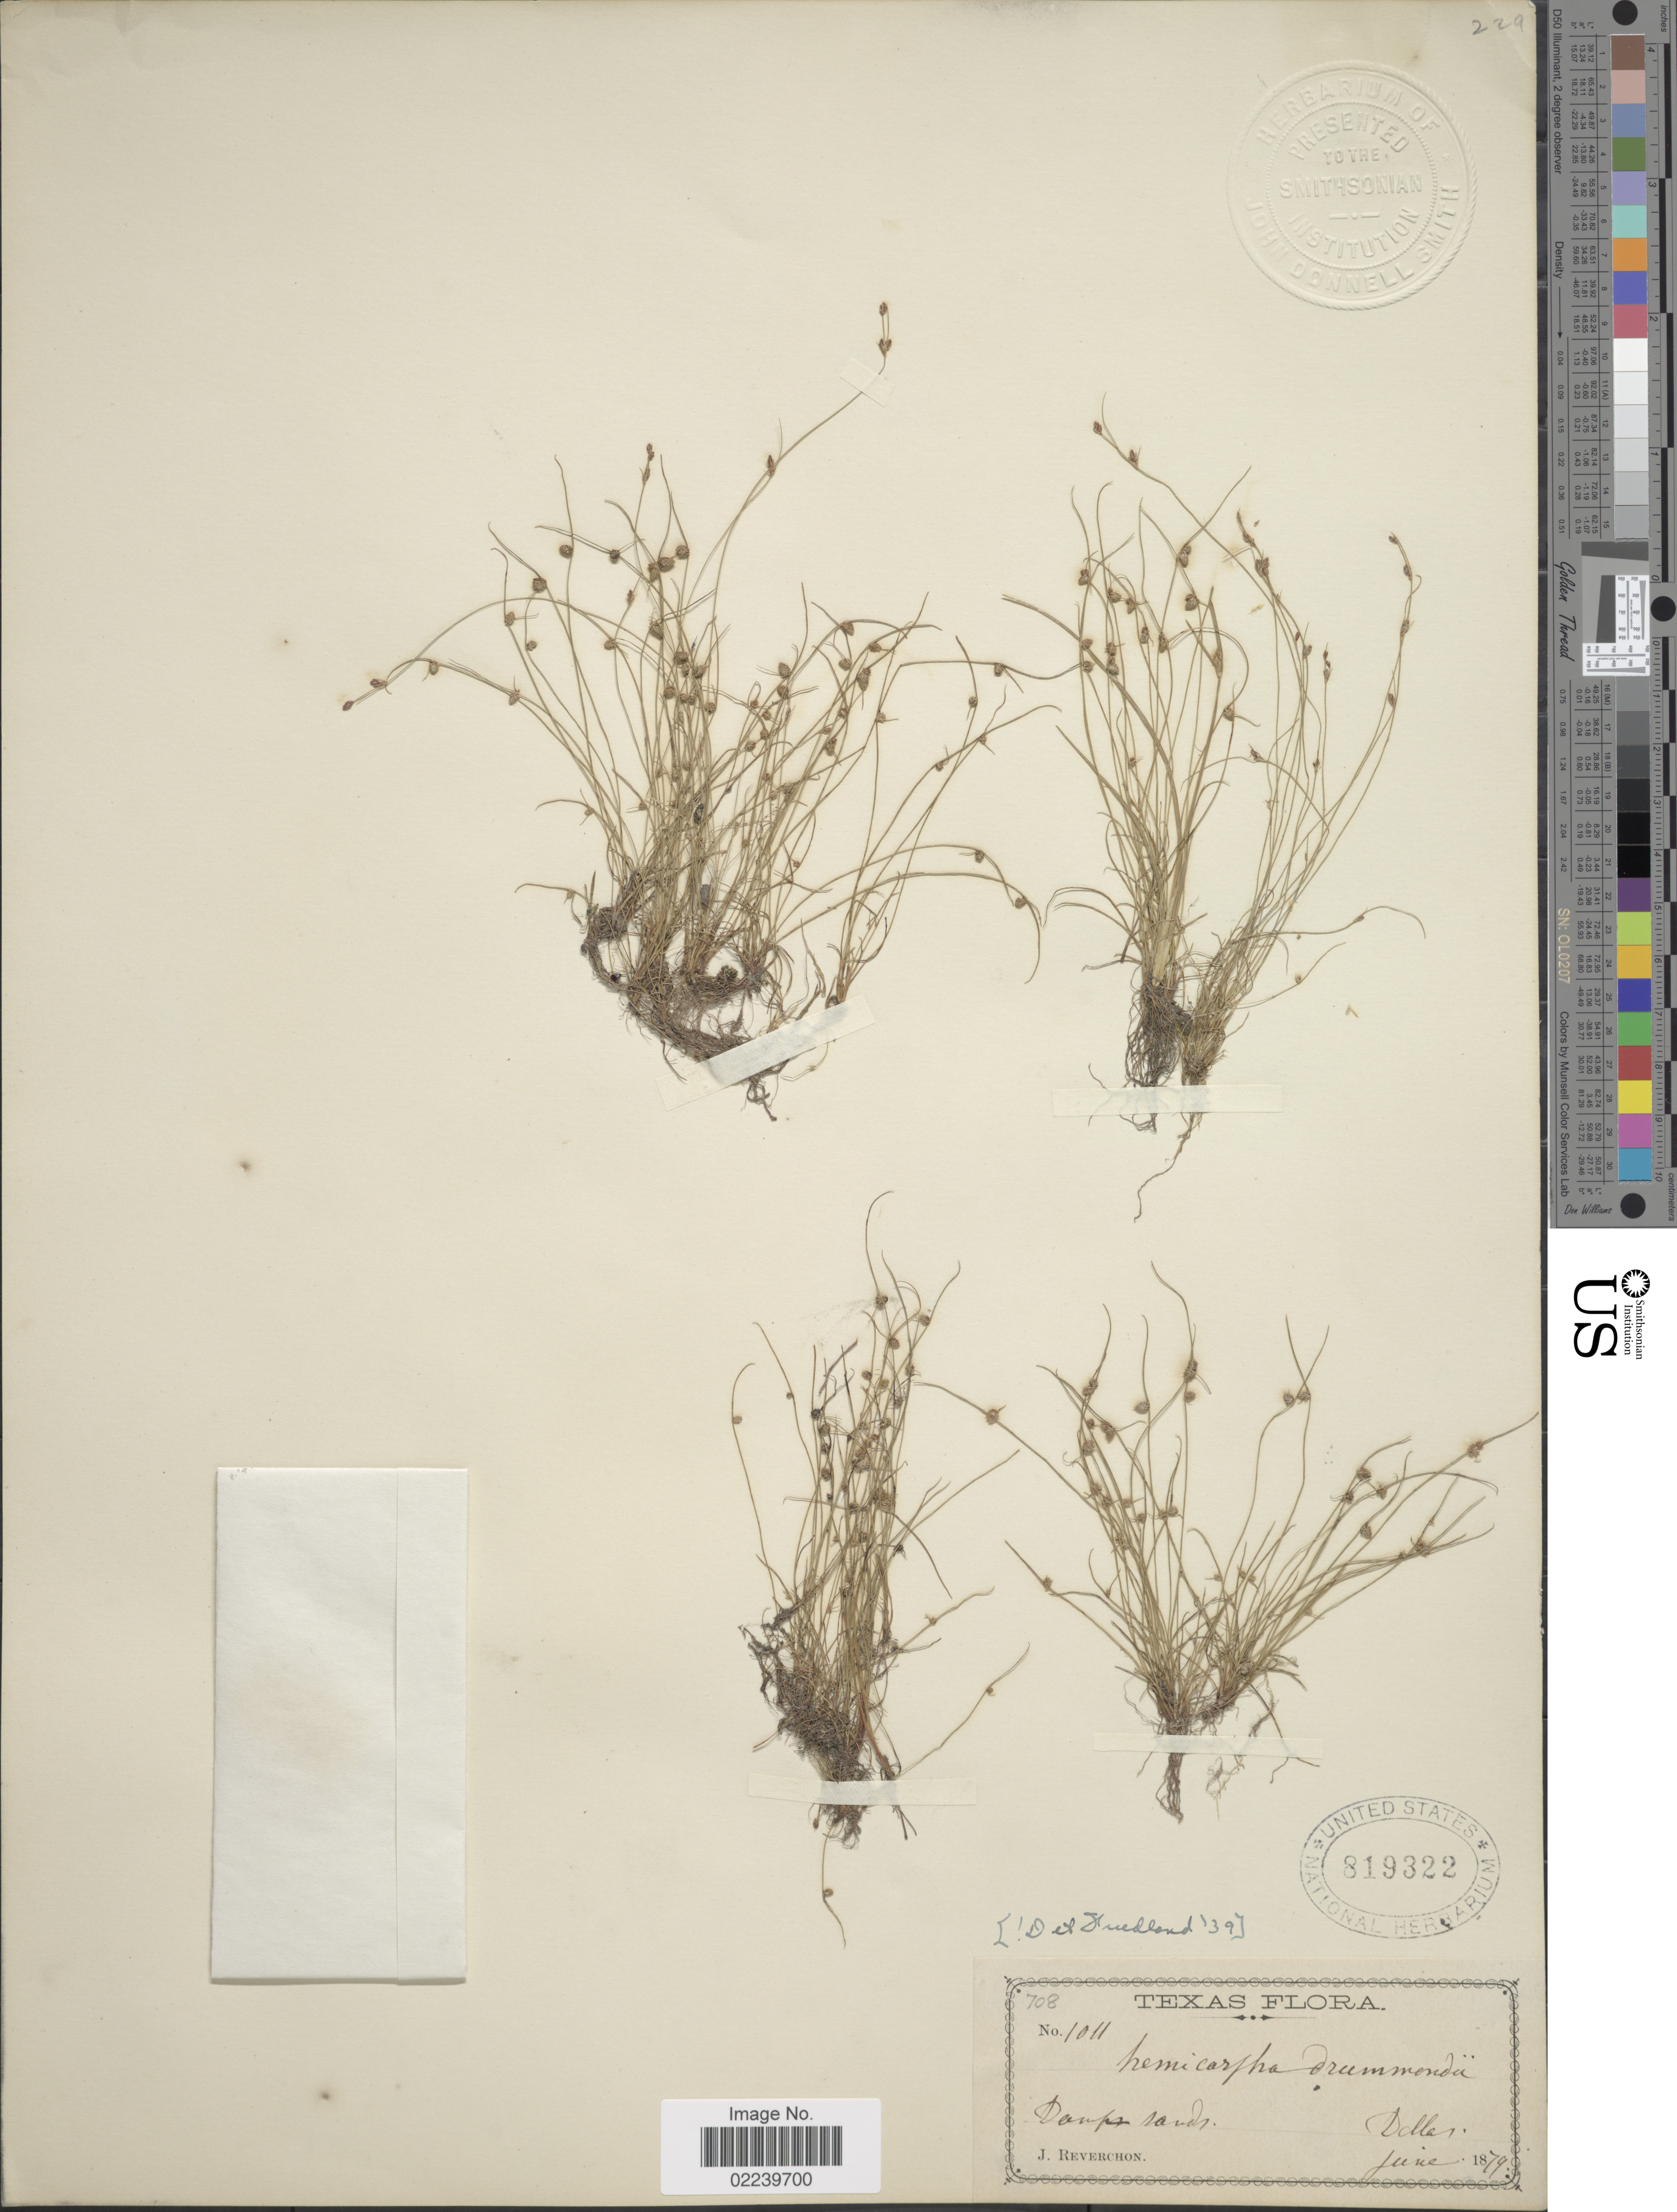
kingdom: Plantae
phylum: Tracheophyta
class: Liliopsida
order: Poales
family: Cyperaceae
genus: Cyperus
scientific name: Cyperus hemidrummondii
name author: Goetgh.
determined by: Strong, M. T., (US), Smithsonian Institution - National Museum of Natural History (UNITED STATES)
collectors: J. Reverchon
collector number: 1011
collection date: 1879-06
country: United States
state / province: Texas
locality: Dallas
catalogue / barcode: US 819322